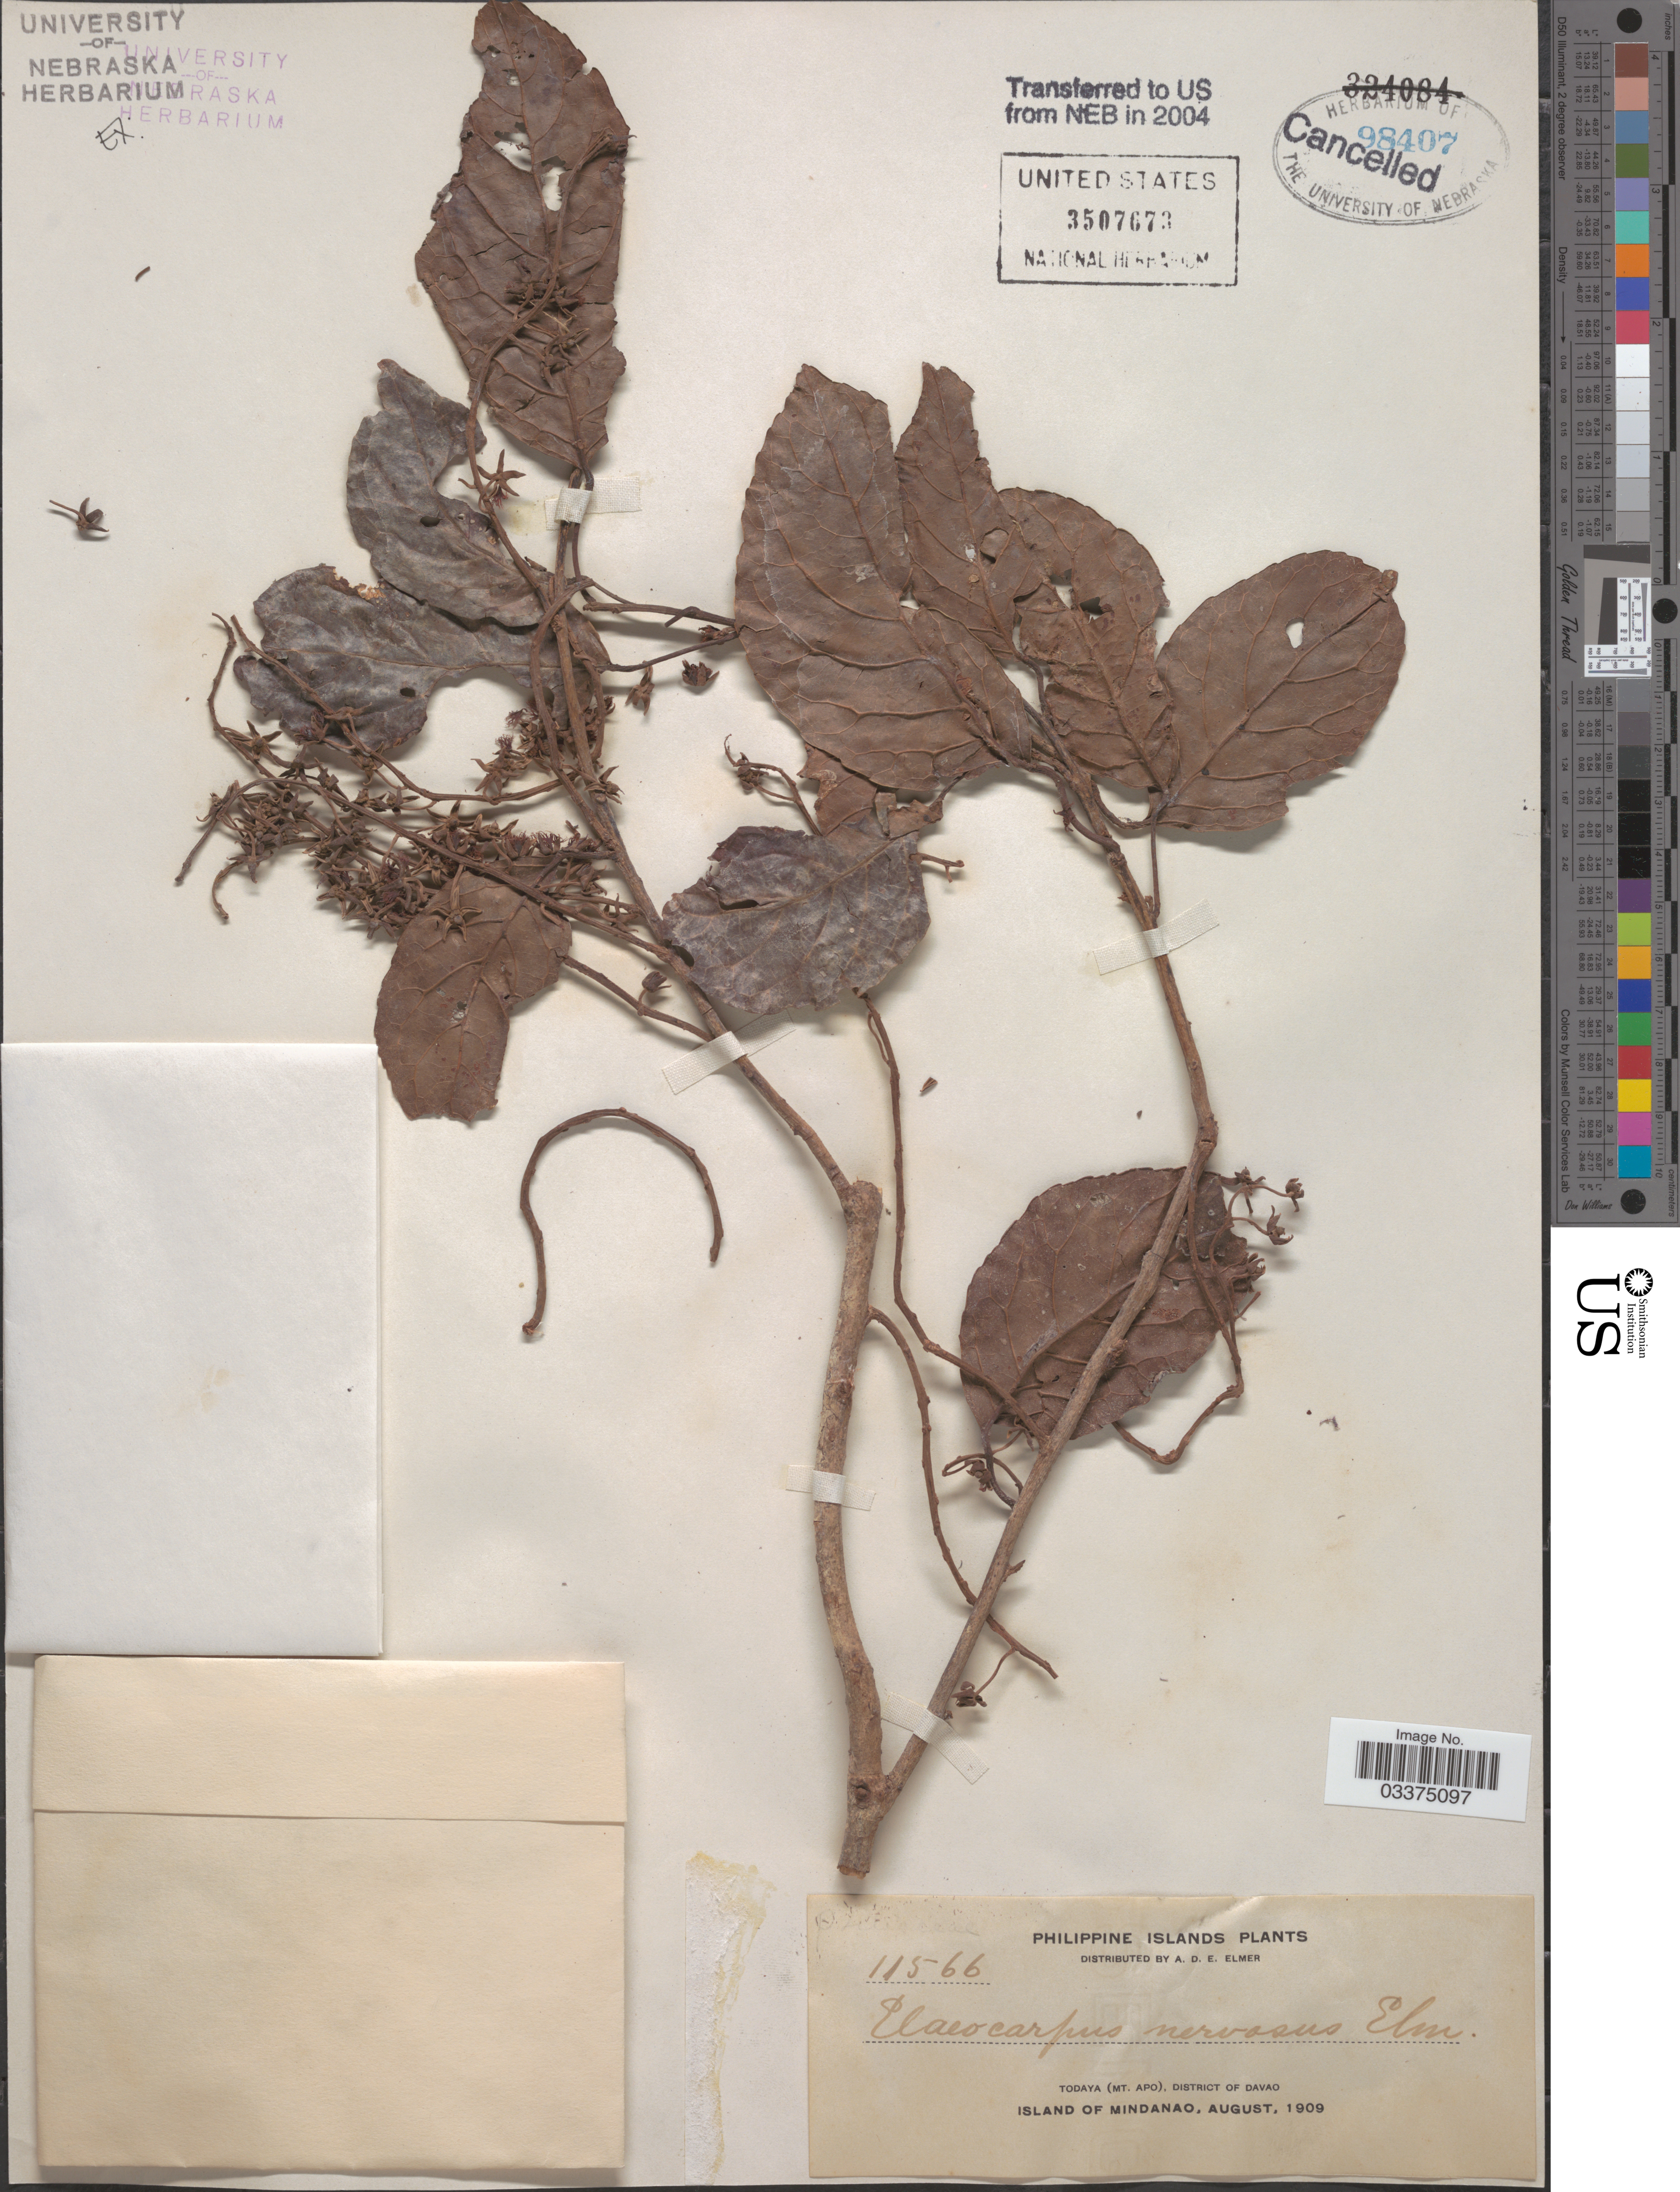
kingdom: Plantae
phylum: Tracheophyta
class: Magnoliopsida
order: Oxalidales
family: Elaeocarpaceae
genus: Elaeocarpus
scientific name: Elaeocarpus nervosus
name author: Elmer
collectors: A. D. E. Elmer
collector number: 11566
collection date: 1909-08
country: Philippines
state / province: Davao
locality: Todaya (Mt. Apo), District of Davao. Island of Mindanao.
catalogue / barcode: US 3507673